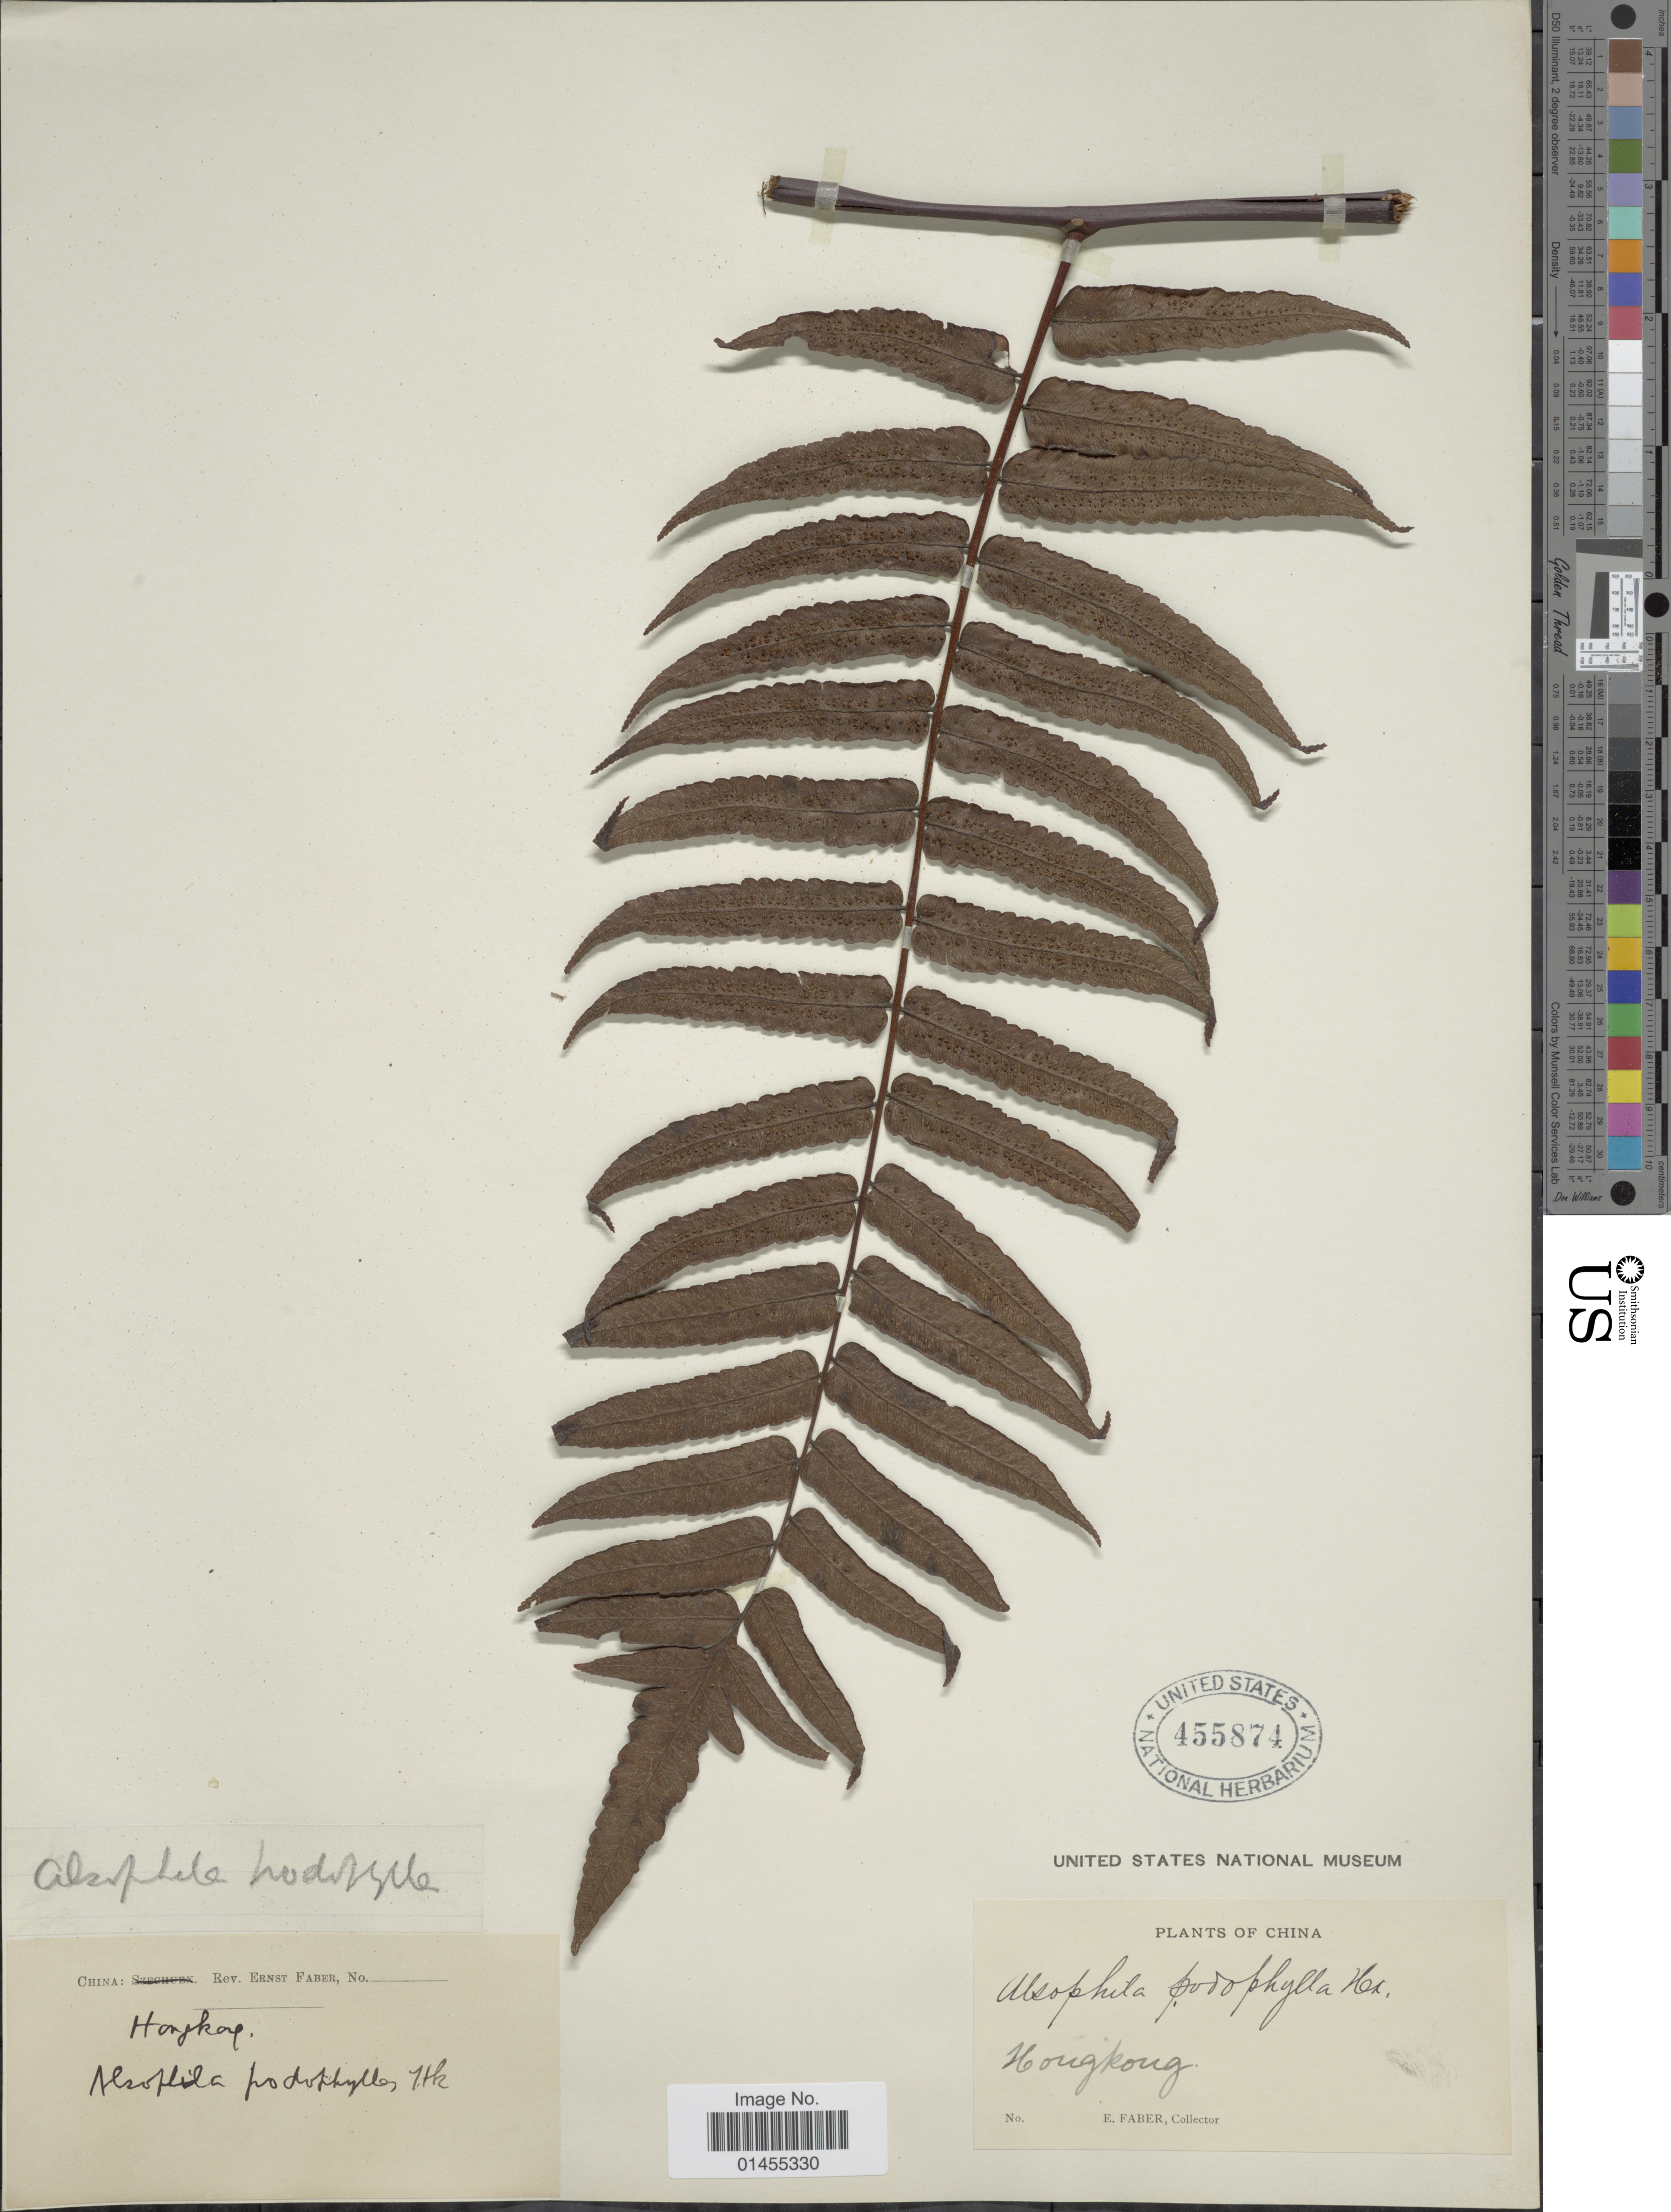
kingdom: Plantae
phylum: Tracheophyta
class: Polypodiopsida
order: Cyatheales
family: Cyatheaceae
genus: Alsophila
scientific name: Alsophila podophylla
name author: Hook.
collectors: E. Faber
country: China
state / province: Hong Kong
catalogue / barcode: US 455874